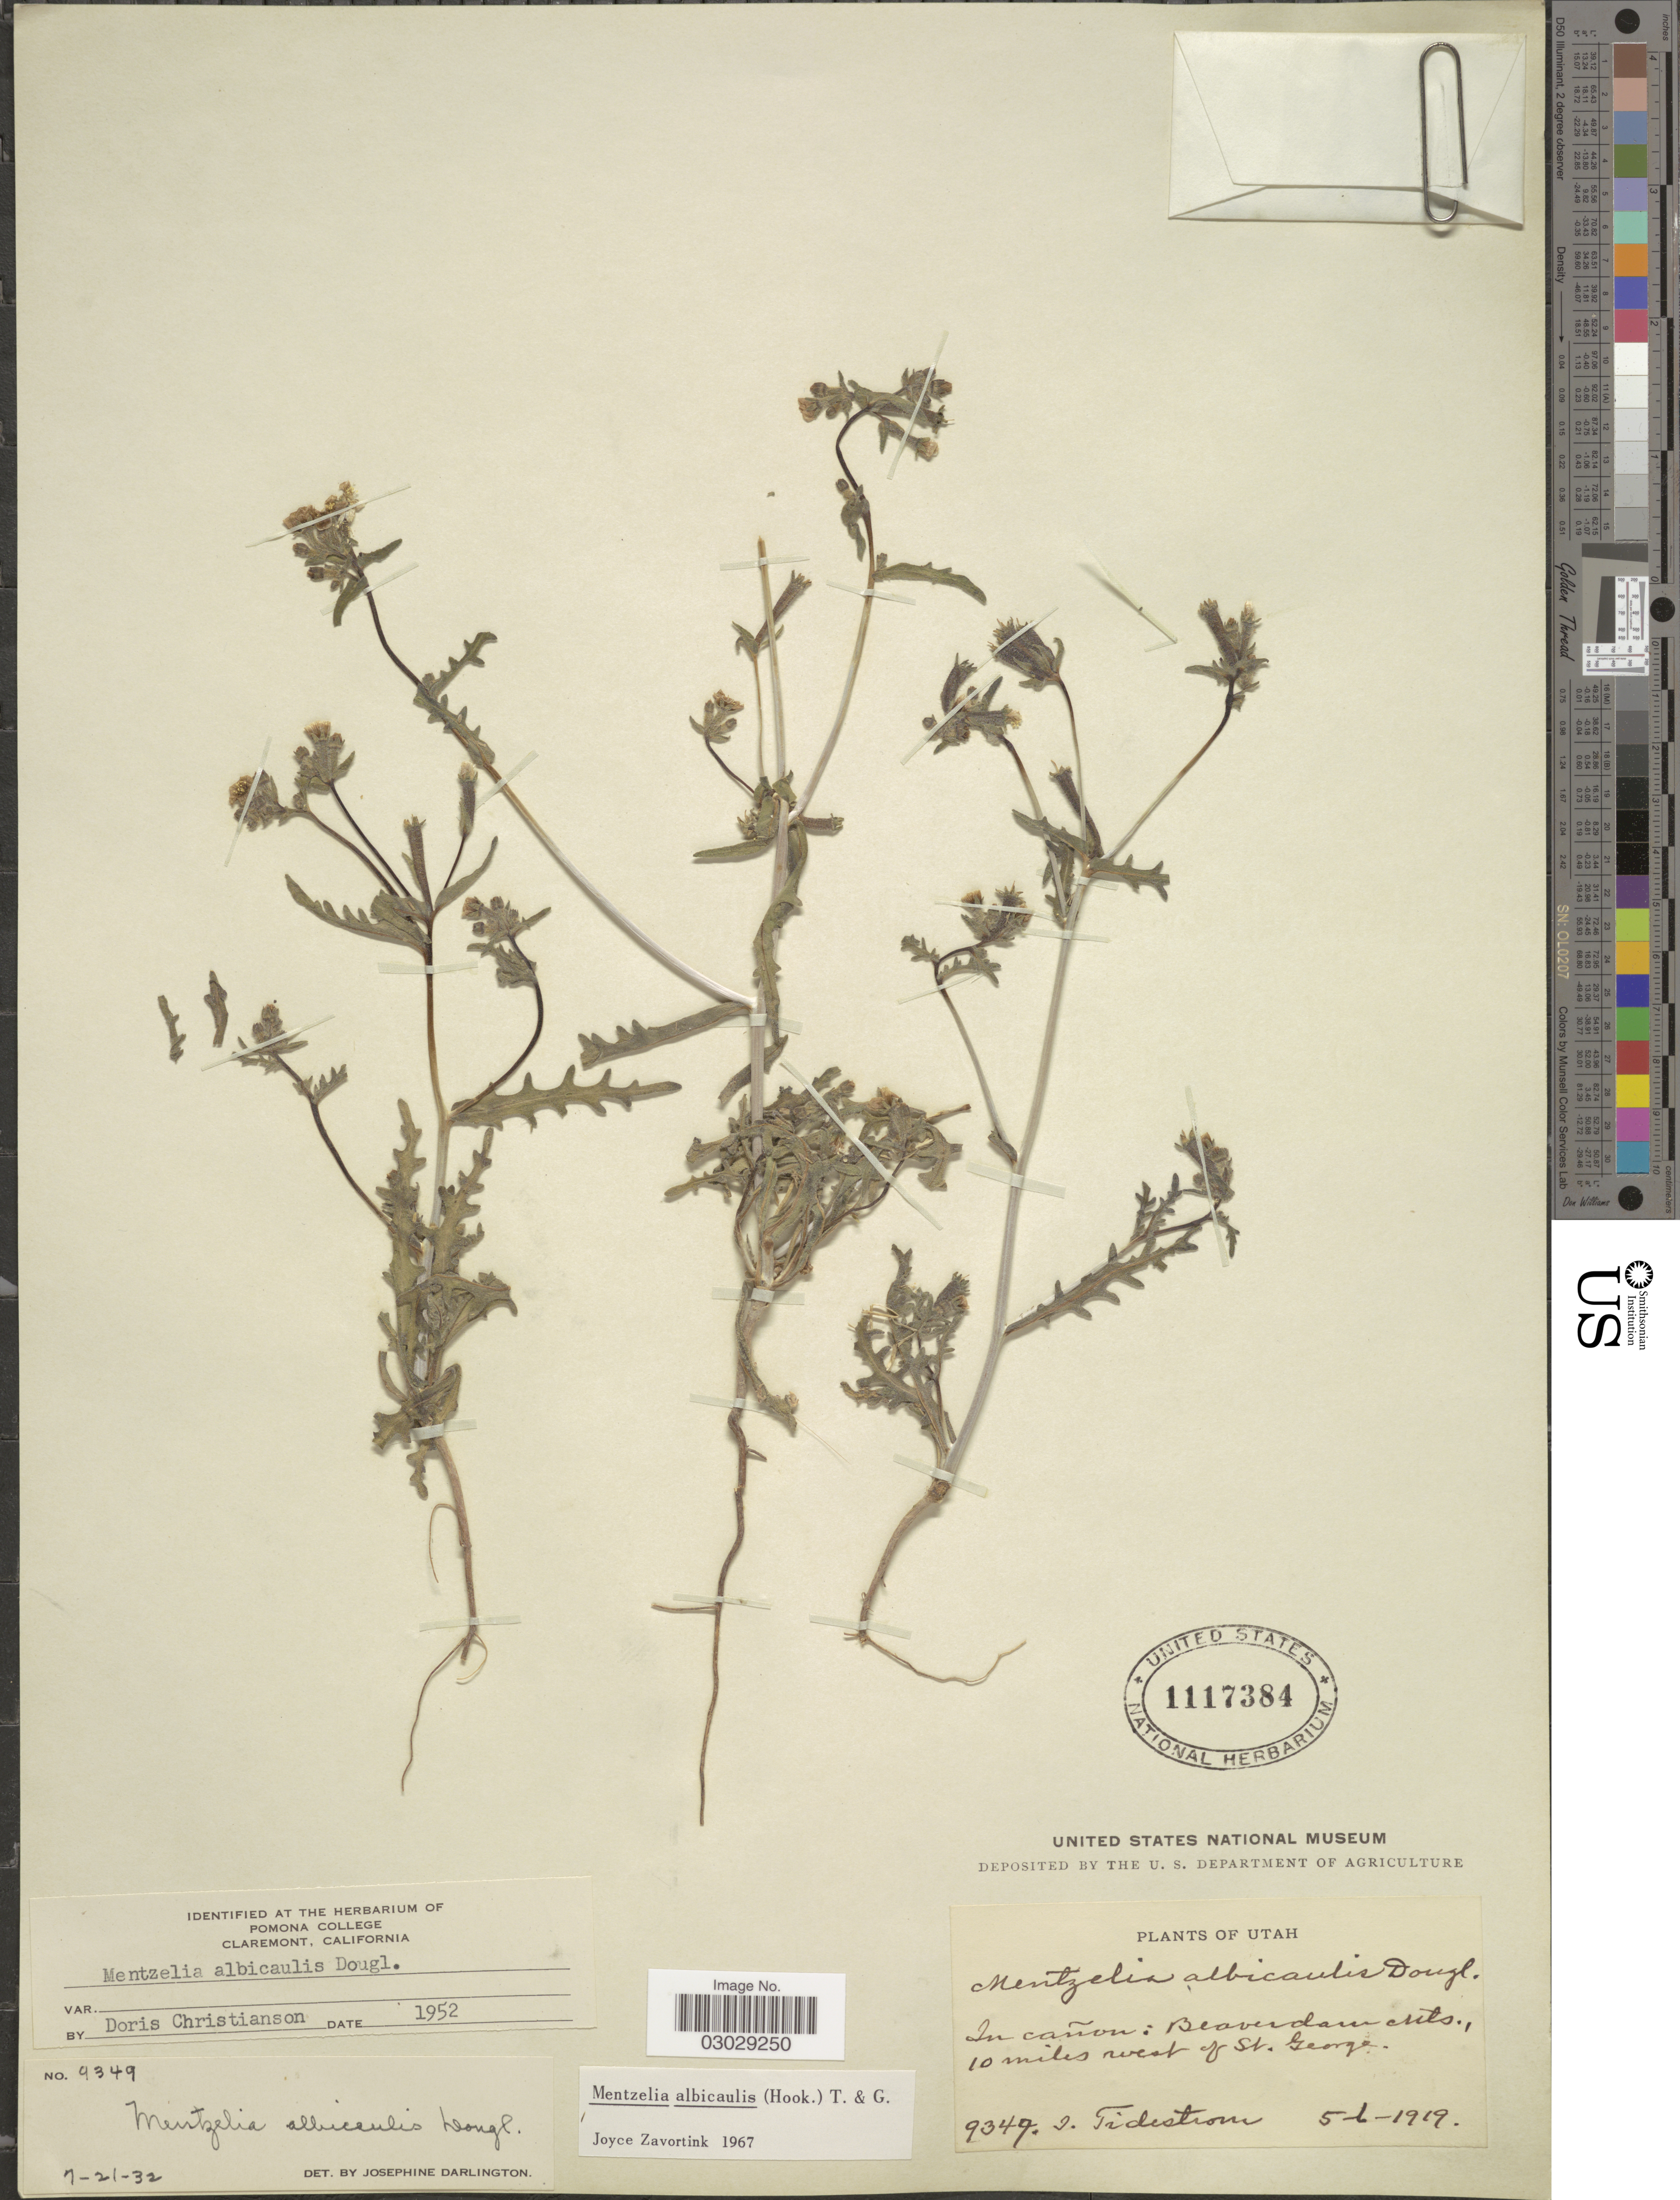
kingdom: Plantae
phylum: Tracheophyta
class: Magnoliopsida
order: Cornales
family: Loasaceae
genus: Mentzelia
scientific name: Mentzelia albicaulis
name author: (Douglas ex Hook.) Douglas ex Torr. & A. Gray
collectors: I. F. Tidestrom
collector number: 9349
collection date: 1919-05-06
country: United States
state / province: Utah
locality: In cañon: Beaverdam Mts., 10 miles west of St. George.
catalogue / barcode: US 1117384